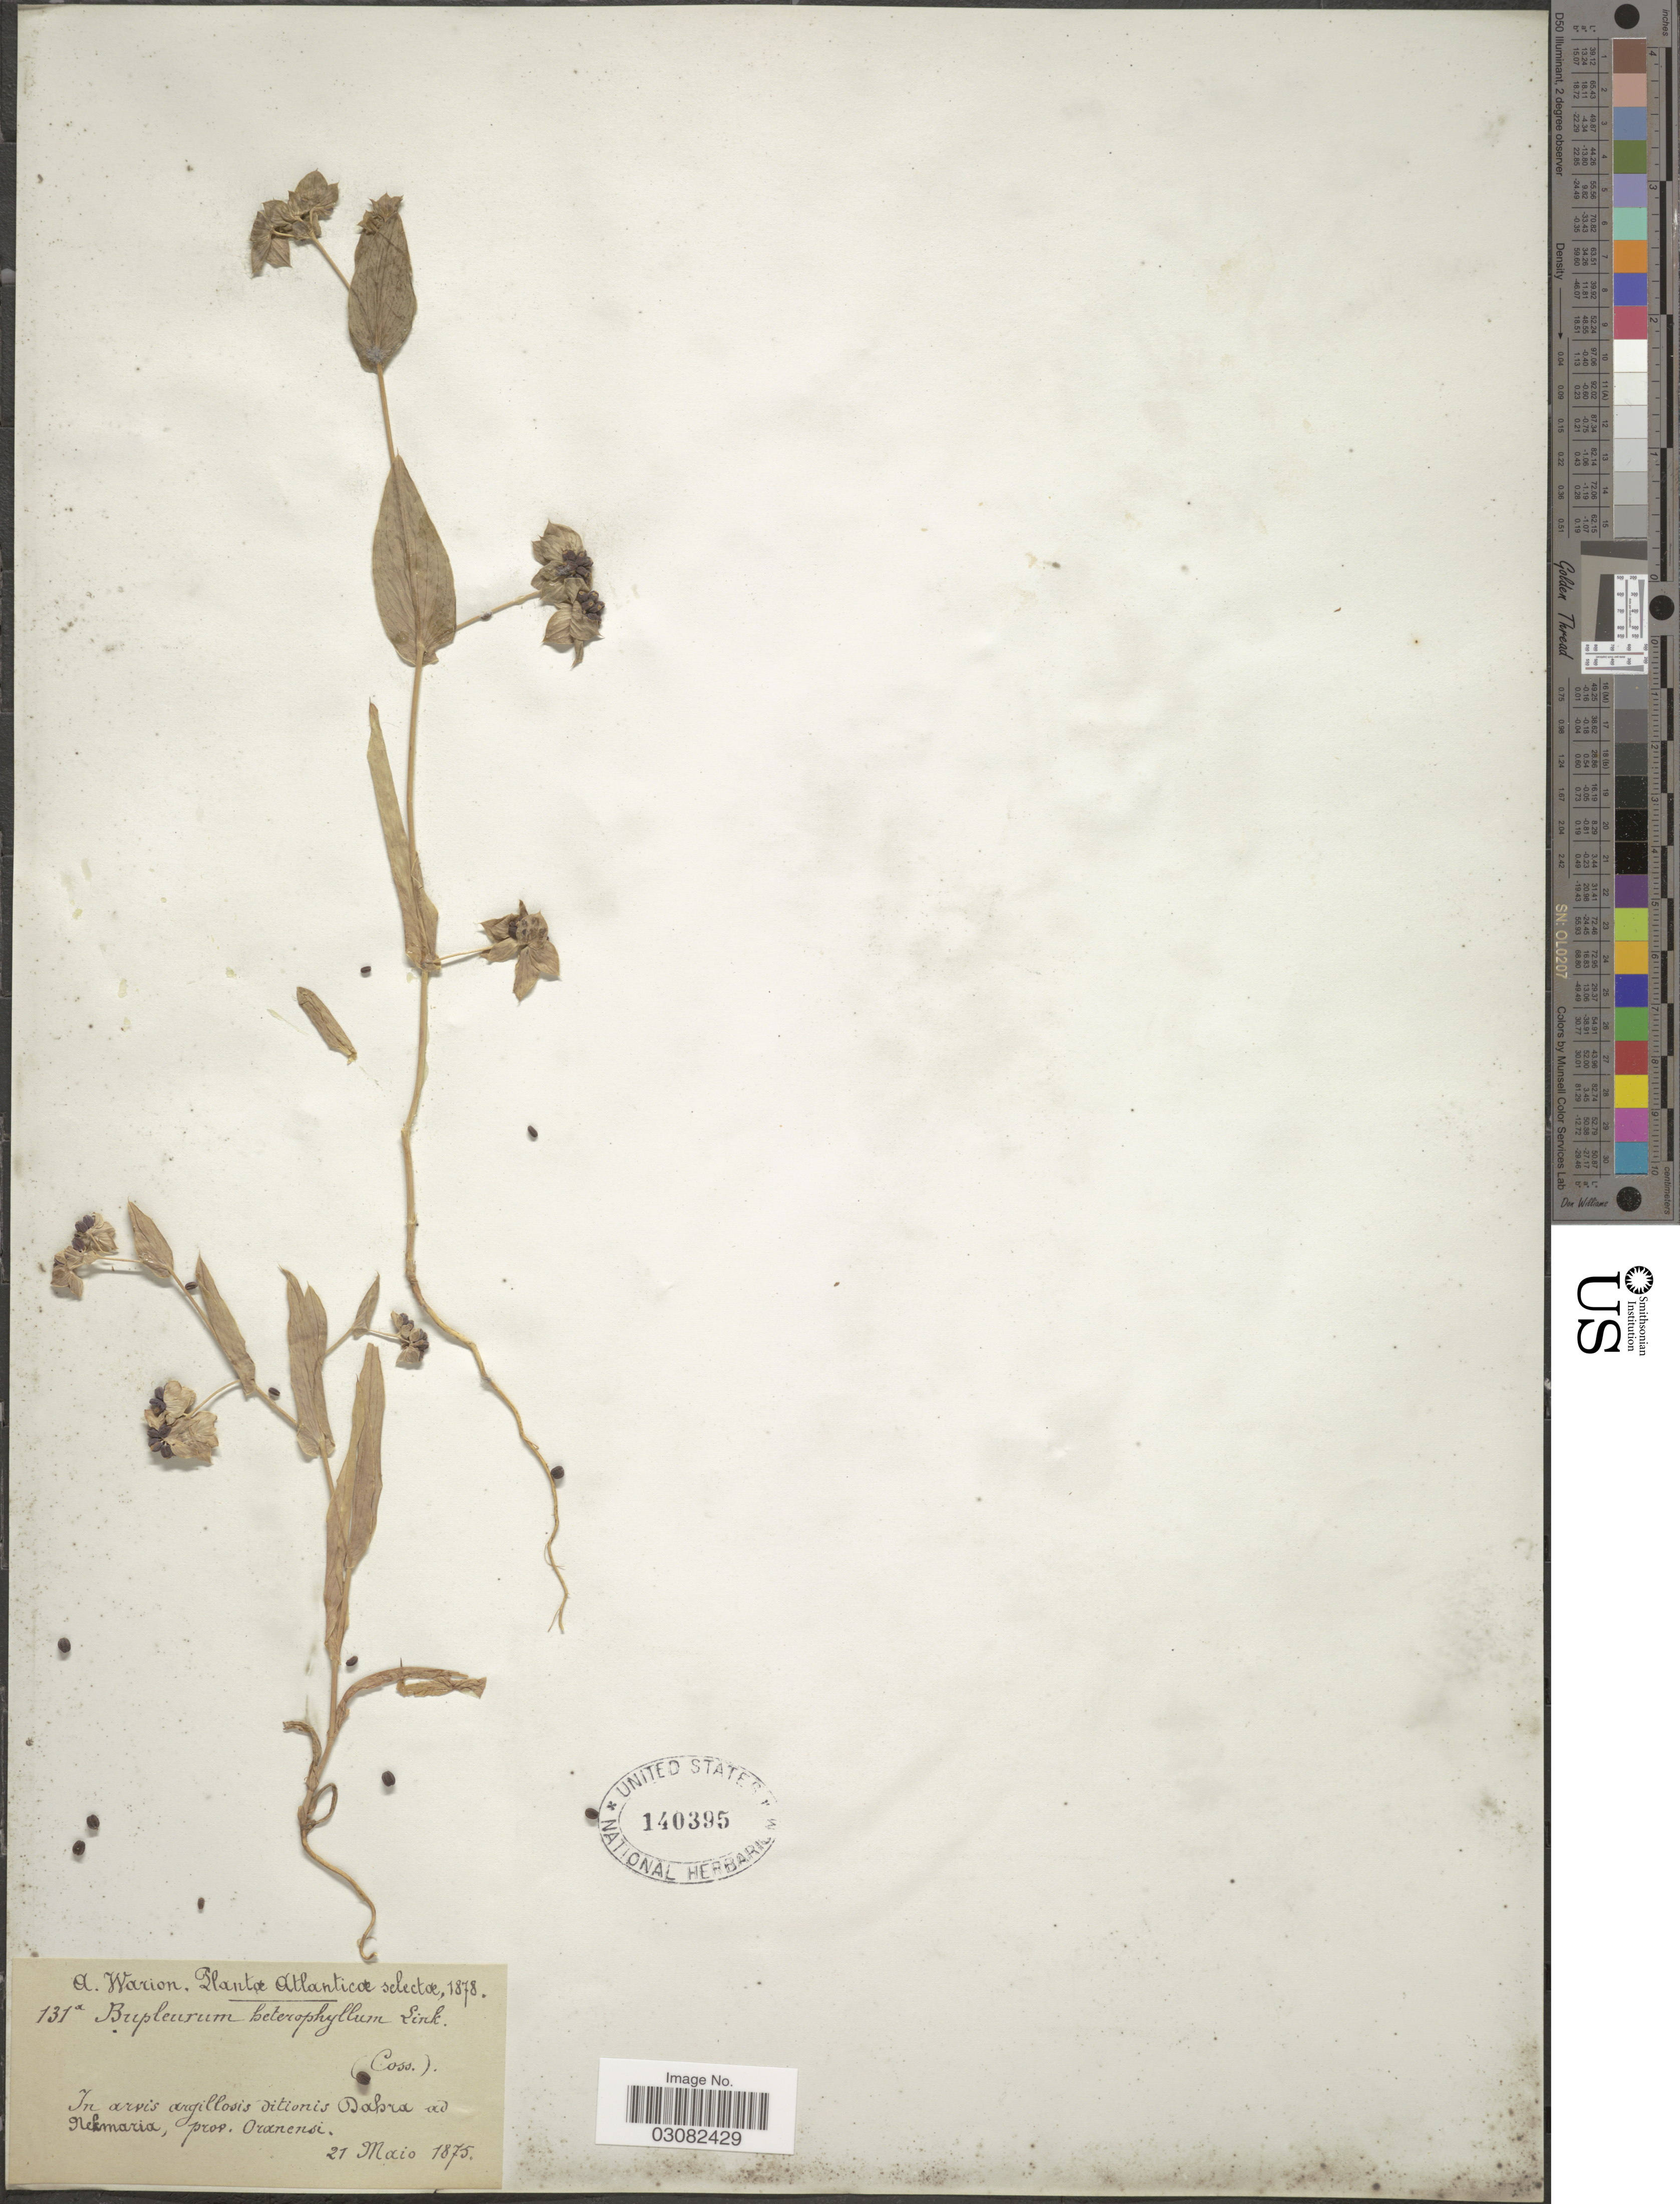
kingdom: Plantae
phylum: Tracheophyta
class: Magnoliopsida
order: Apiales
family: Apiaceae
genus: Bupleurum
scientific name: Bupleurum heterophyllum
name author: Link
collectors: A. Warion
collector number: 131 a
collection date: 1875-05-27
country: Algeria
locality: Atlanticæ. In arvis argillosis ditionis Dabra ad Nekmaria, prov. Oranensi.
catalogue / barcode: US 140395